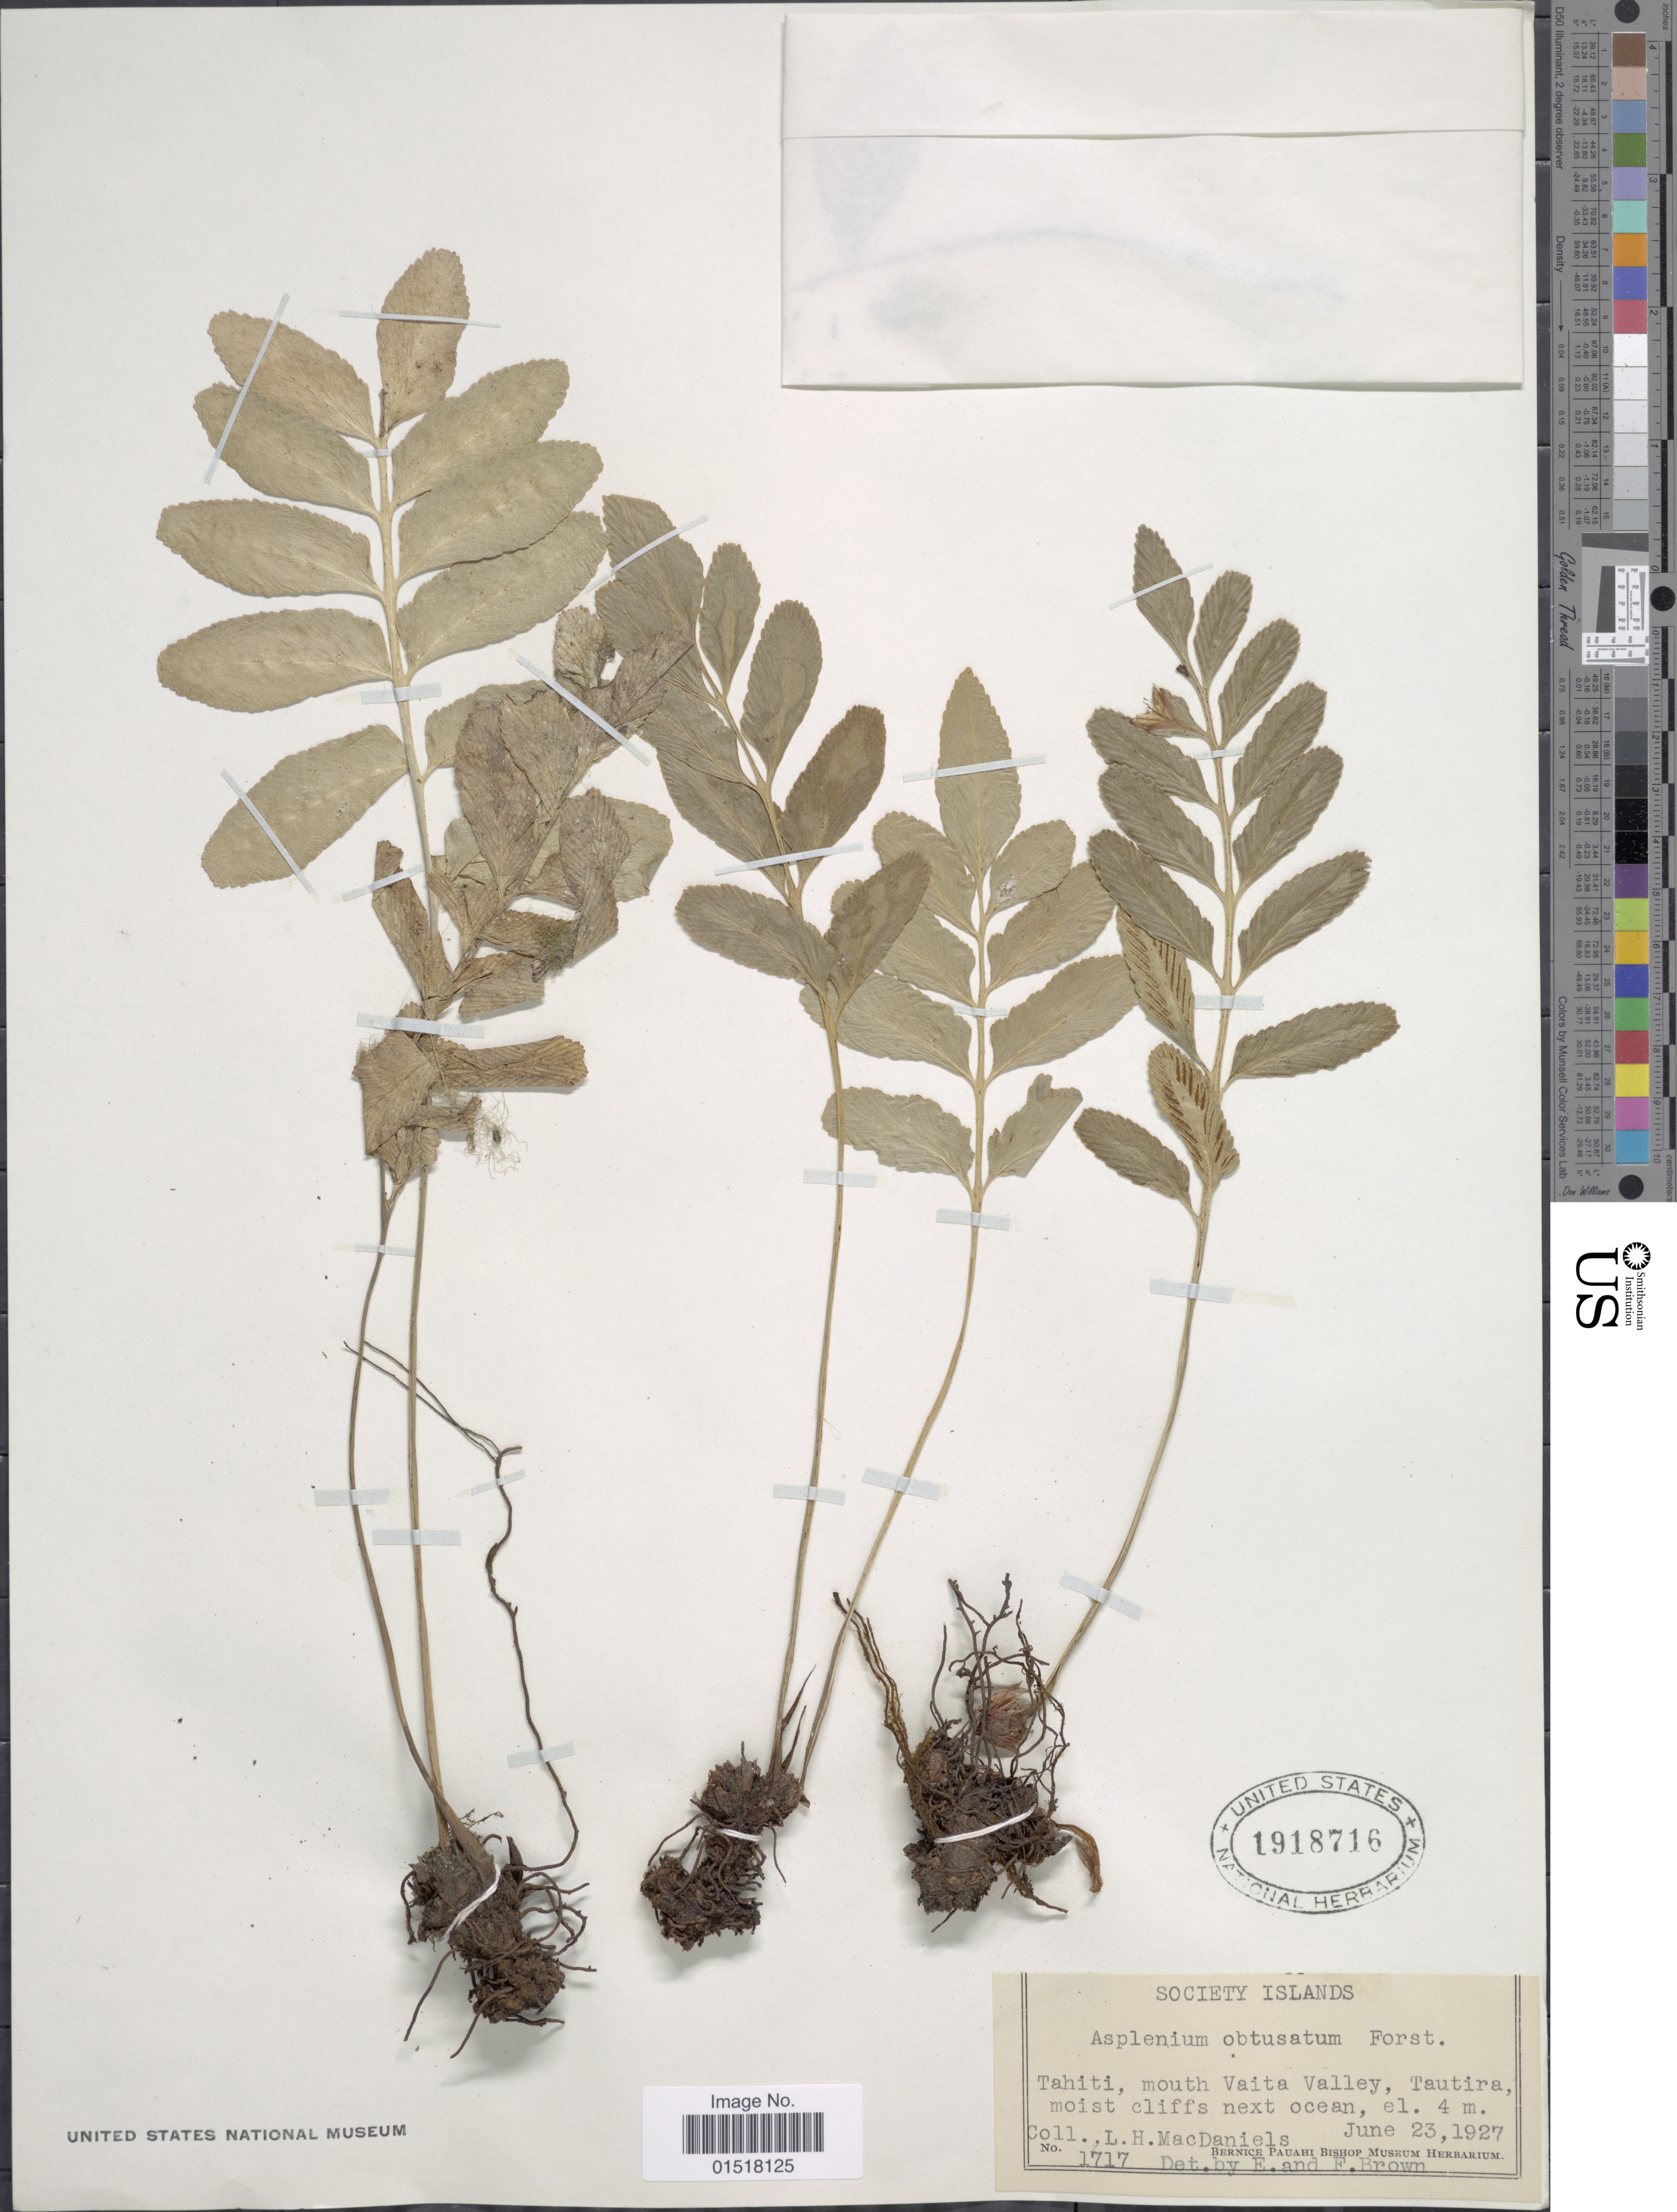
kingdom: Plantae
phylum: Tracheophyta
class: Polypodiopsida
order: Polypodiales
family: Aspleniaceae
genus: Asplenium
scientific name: Asplenium obtusatum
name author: G. Forst.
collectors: L. H. MacDaniels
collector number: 1717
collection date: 1927-06-23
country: French Polynesia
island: Tahiti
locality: Society Islands. Tahiti, mouth Vaita Valley, Tautira, moist cliffs next ocean.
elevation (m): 4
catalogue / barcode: US 1918716